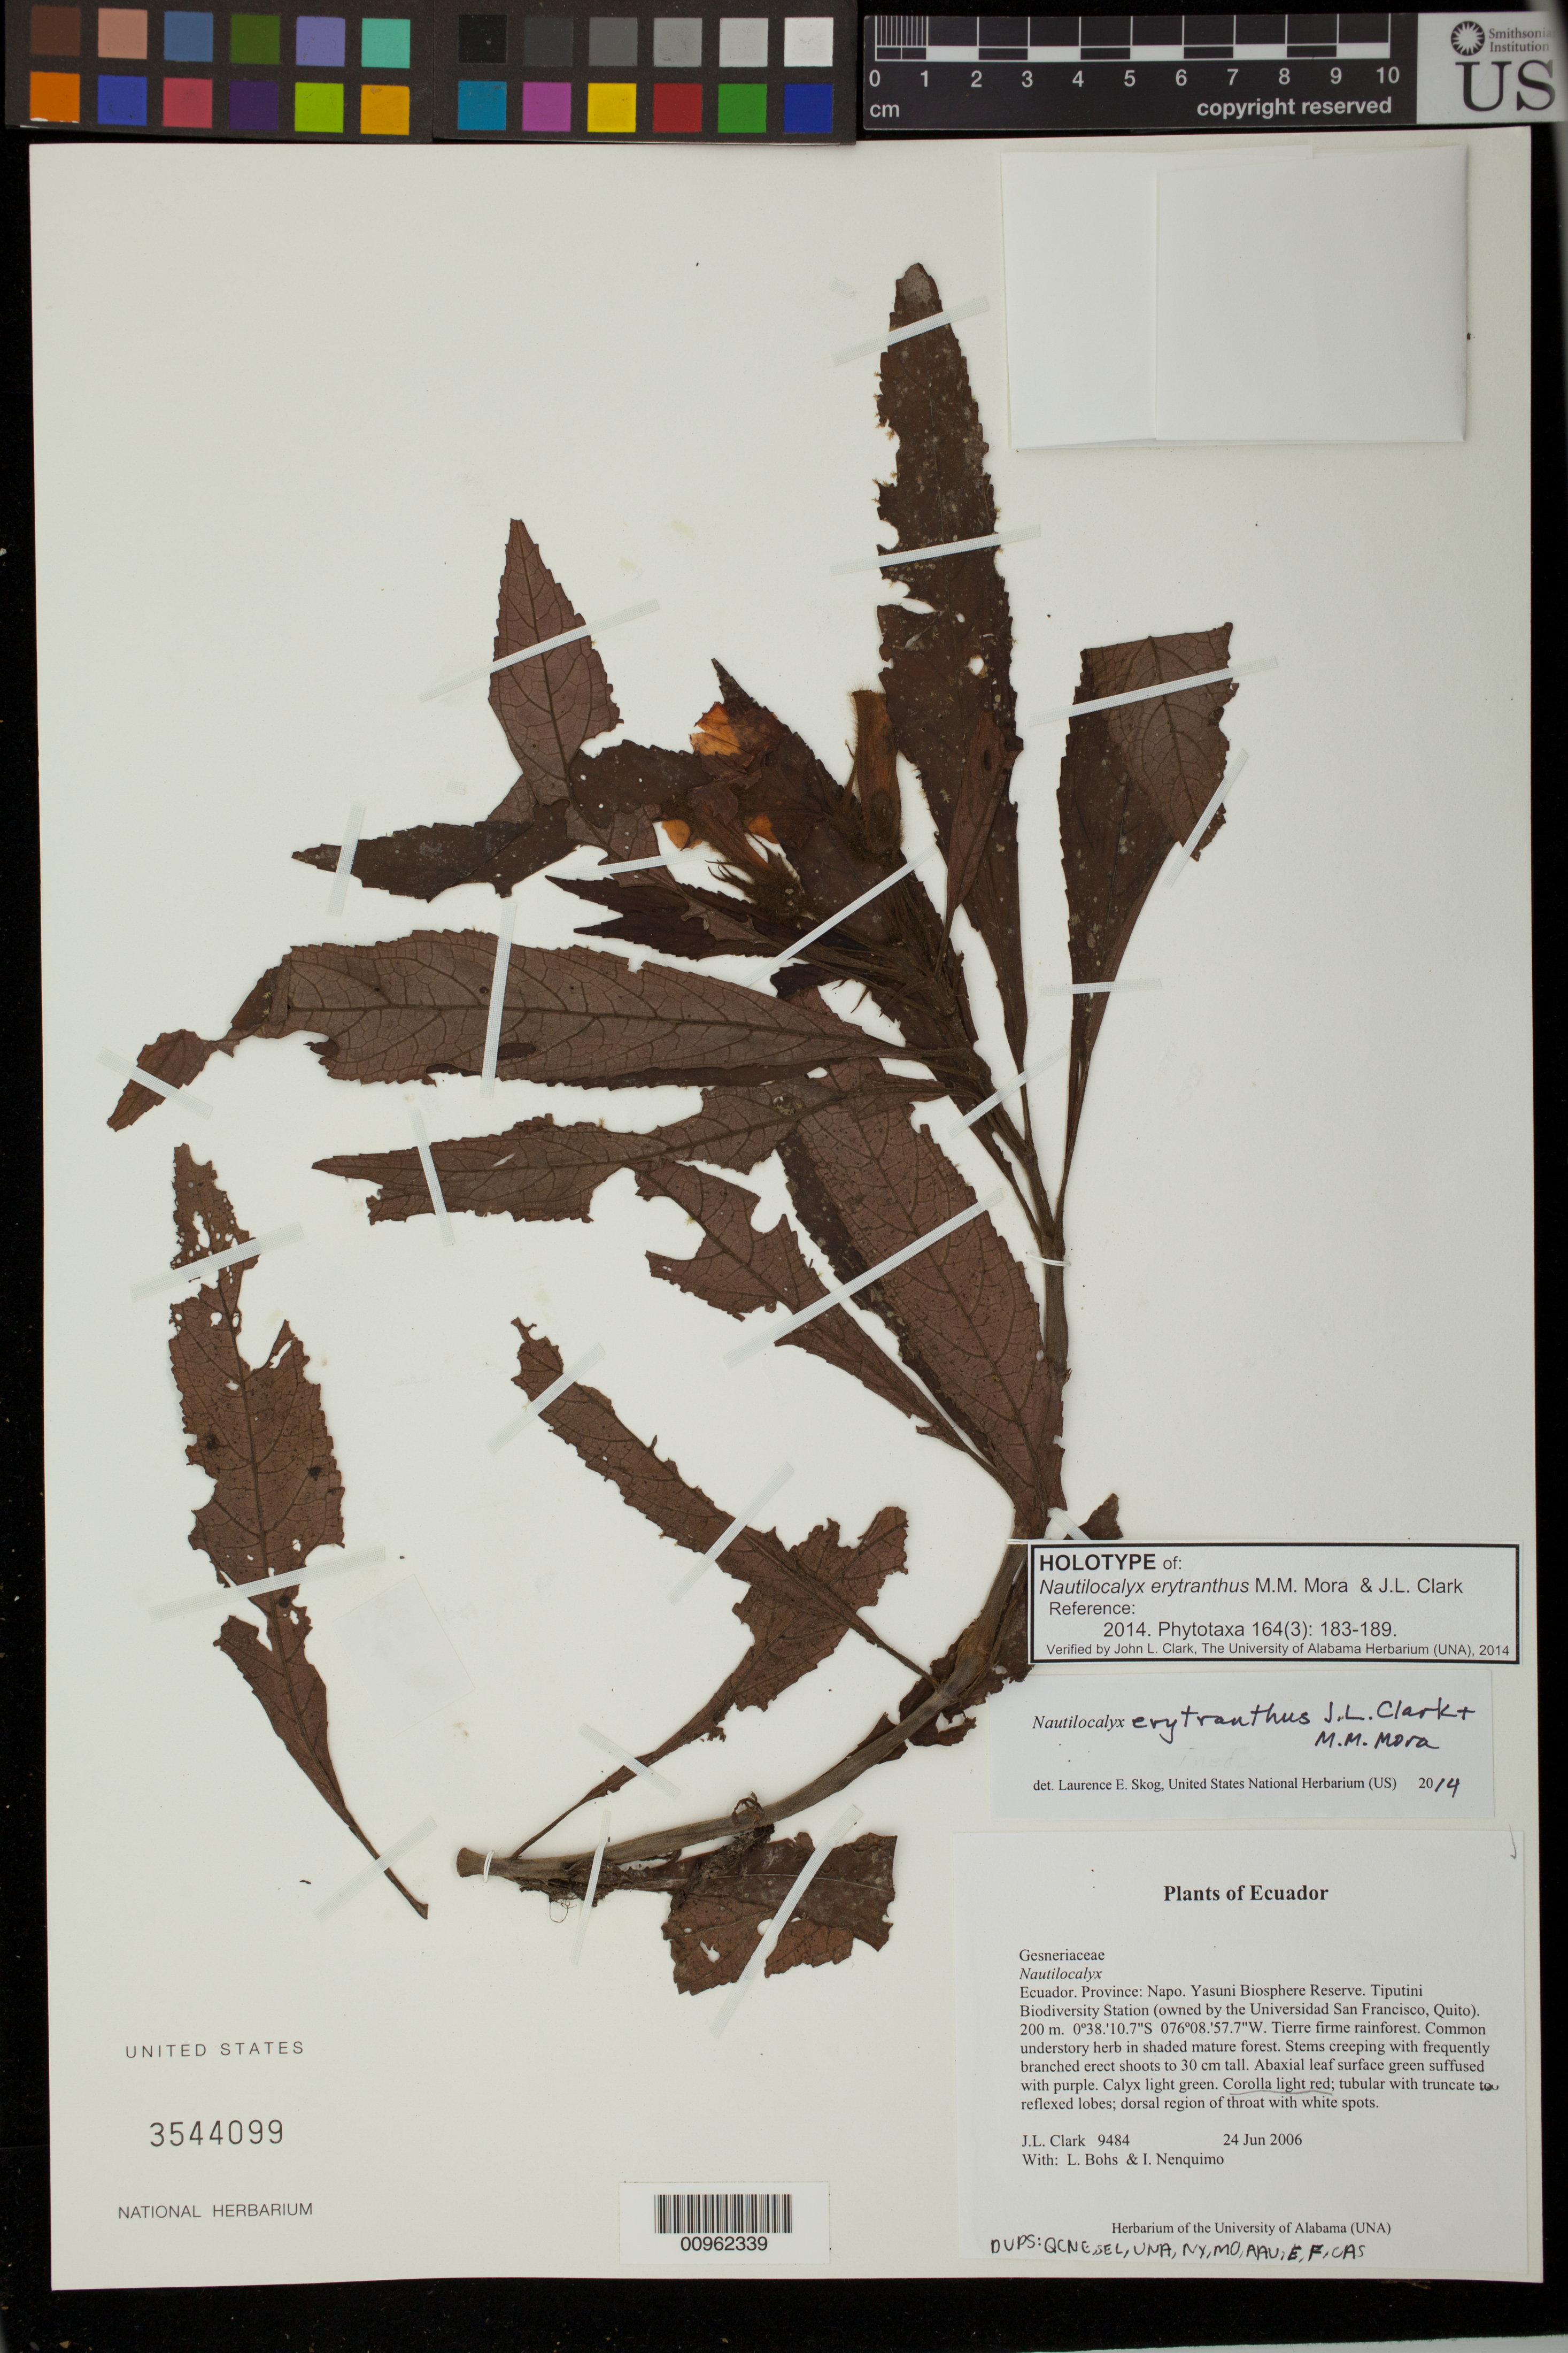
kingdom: Plantae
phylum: Tracheophyta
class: Magnoliopsida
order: Lamiales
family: Gesneriaceae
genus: Nautilocalyx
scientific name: Nautilocalyx erytranthus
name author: J.L. Clark & M.M. Mora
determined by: Skog, Laurence E.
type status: Holotype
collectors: J. L. Clark, L. A. Bohs & I. Nenquimo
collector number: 9484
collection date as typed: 24 Jun 2006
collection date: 2006-06-24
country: Ecuador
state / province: Napo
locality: Yasuni Biosphere Reserve. Tiputini Biodiversity Station (owned by the Universidad San Francisco, Quito).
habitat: Tierre firme rainforest.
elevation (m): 200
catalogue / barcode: US 3544099